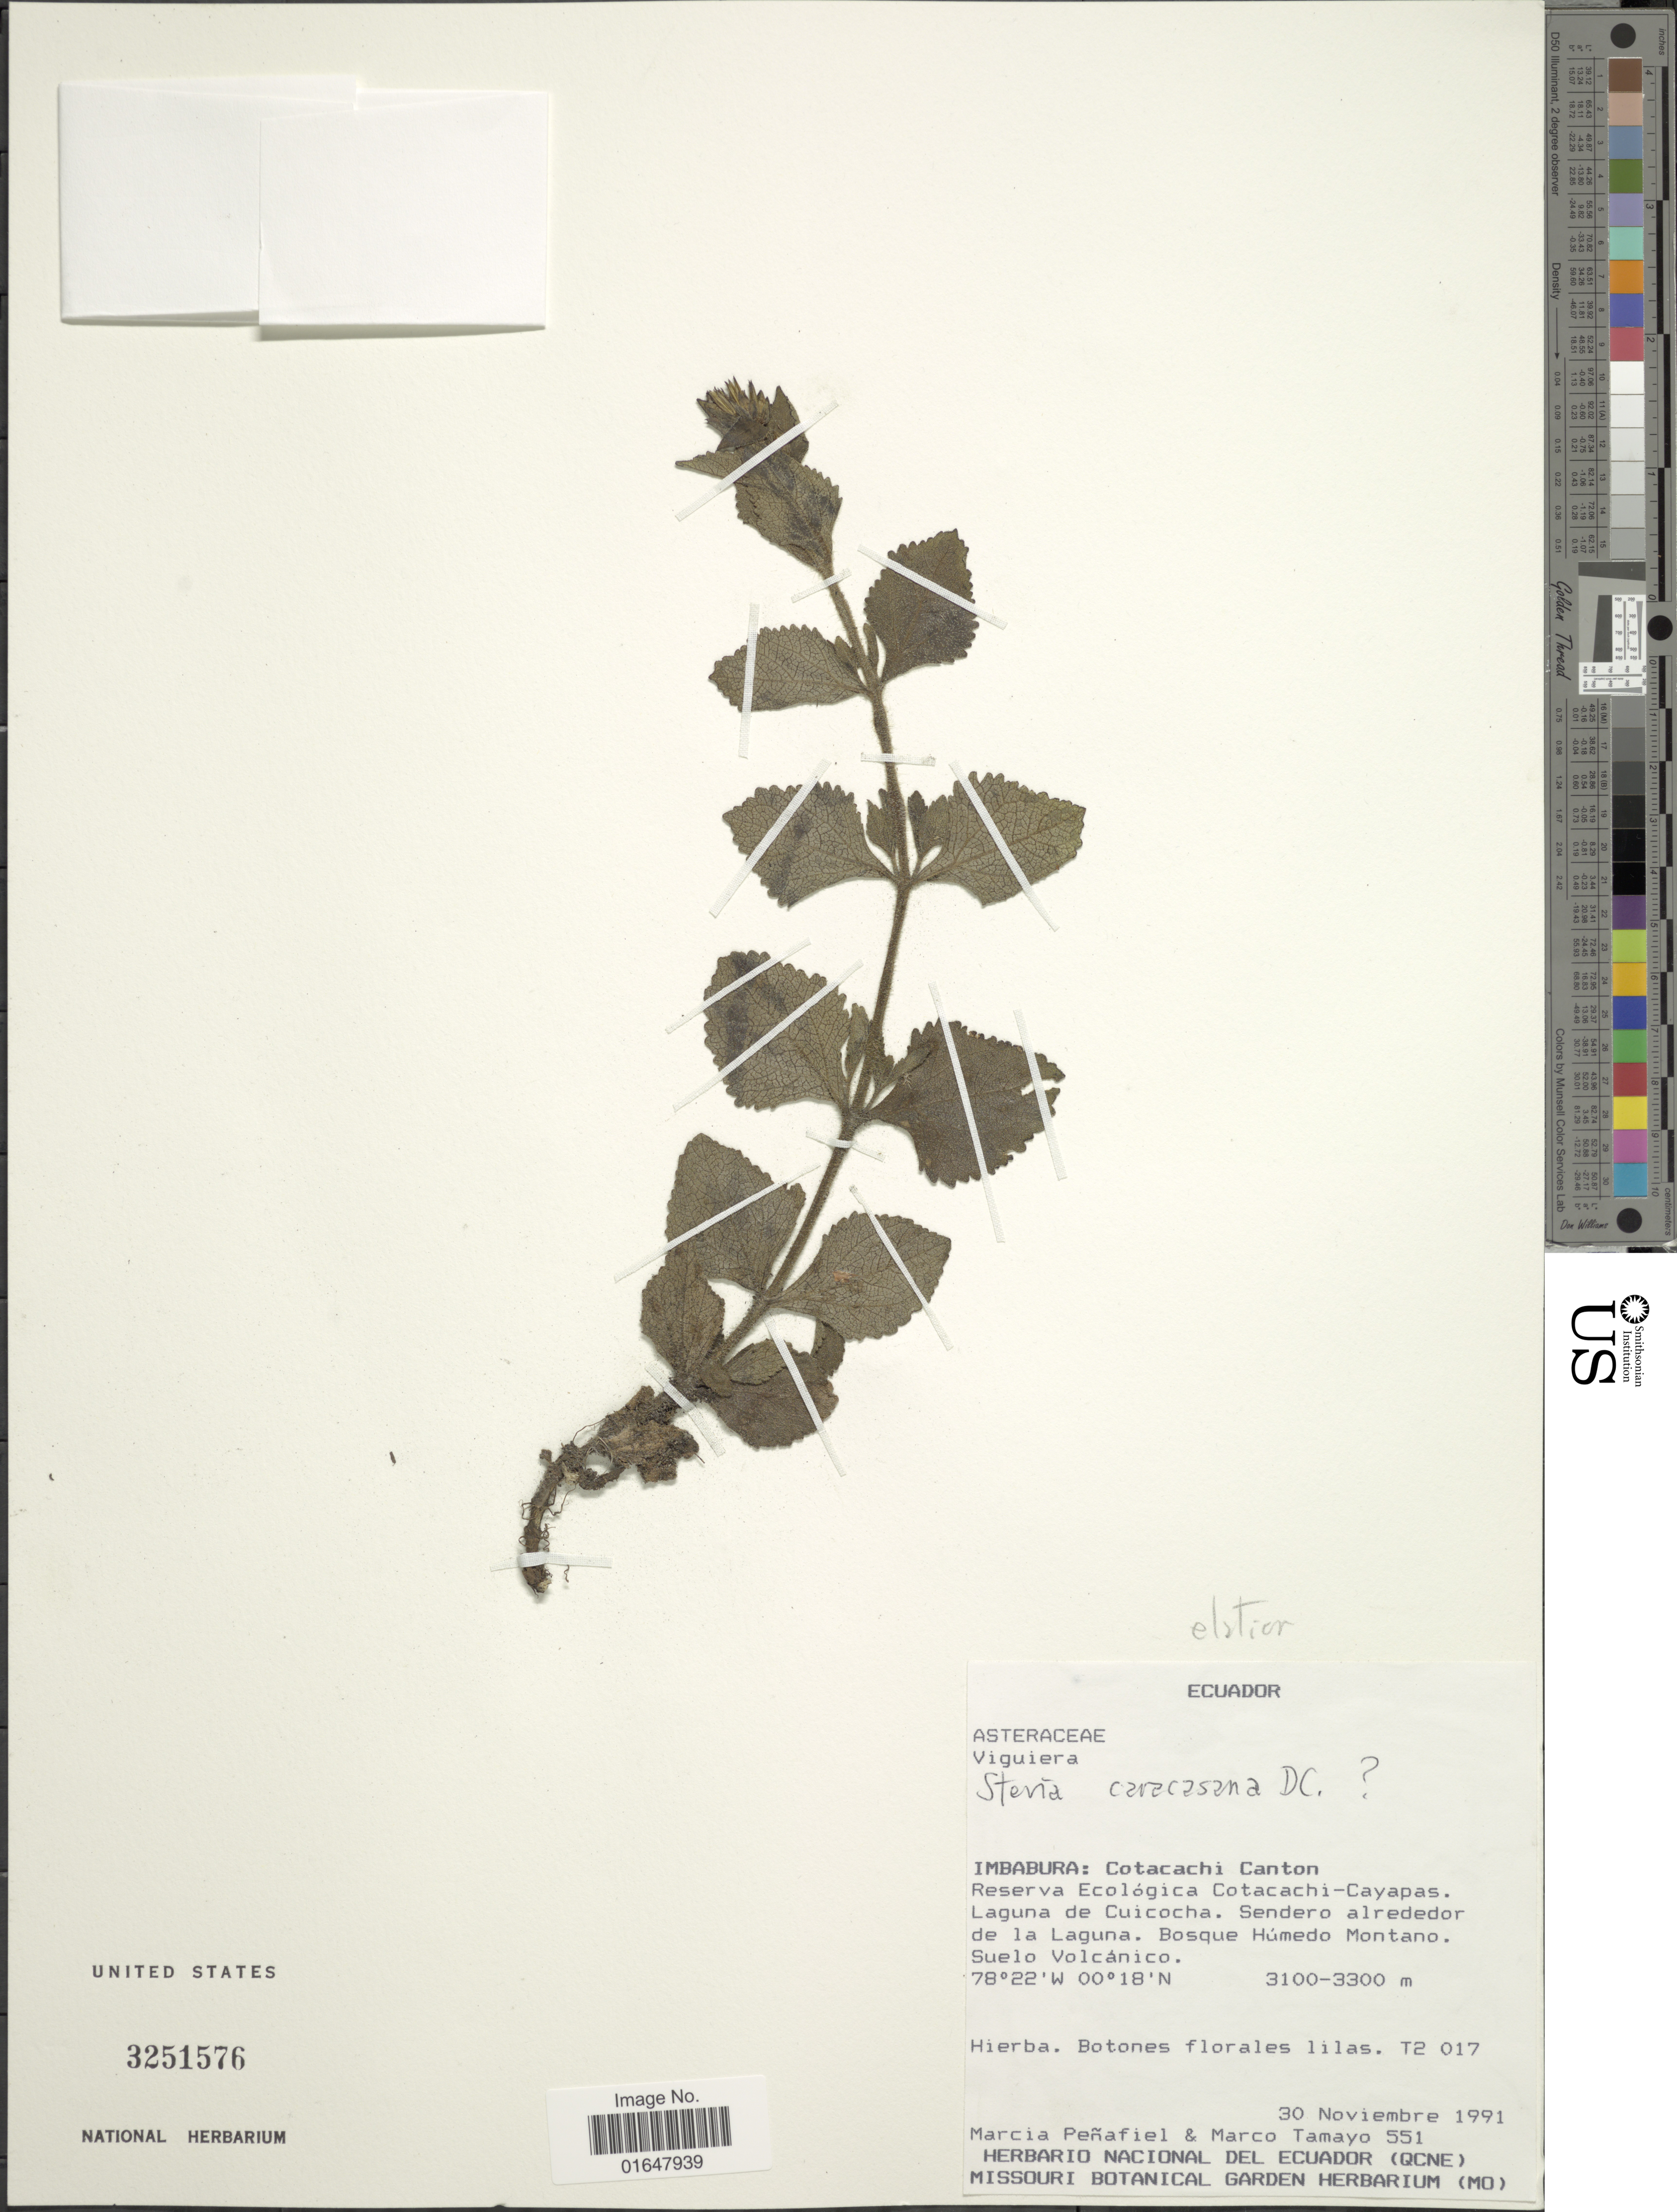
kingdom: Plantae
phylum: Tracheophyta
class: Magnoliopsida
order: Asterales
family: Asteraceae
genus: Stevia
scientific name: Stevia elatior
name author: Kunth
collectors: M. Penafiel & M. Tamayo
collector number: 551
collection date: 1991-11-30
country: Ecuador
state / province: Imbabura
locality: Cotacachi Canton, Reserva Ecologica Cotacachi-Cayapas, Laguna de Cuicocha, Sendero alrededor de la Laguna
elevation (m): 3100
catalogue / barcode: US 3251576